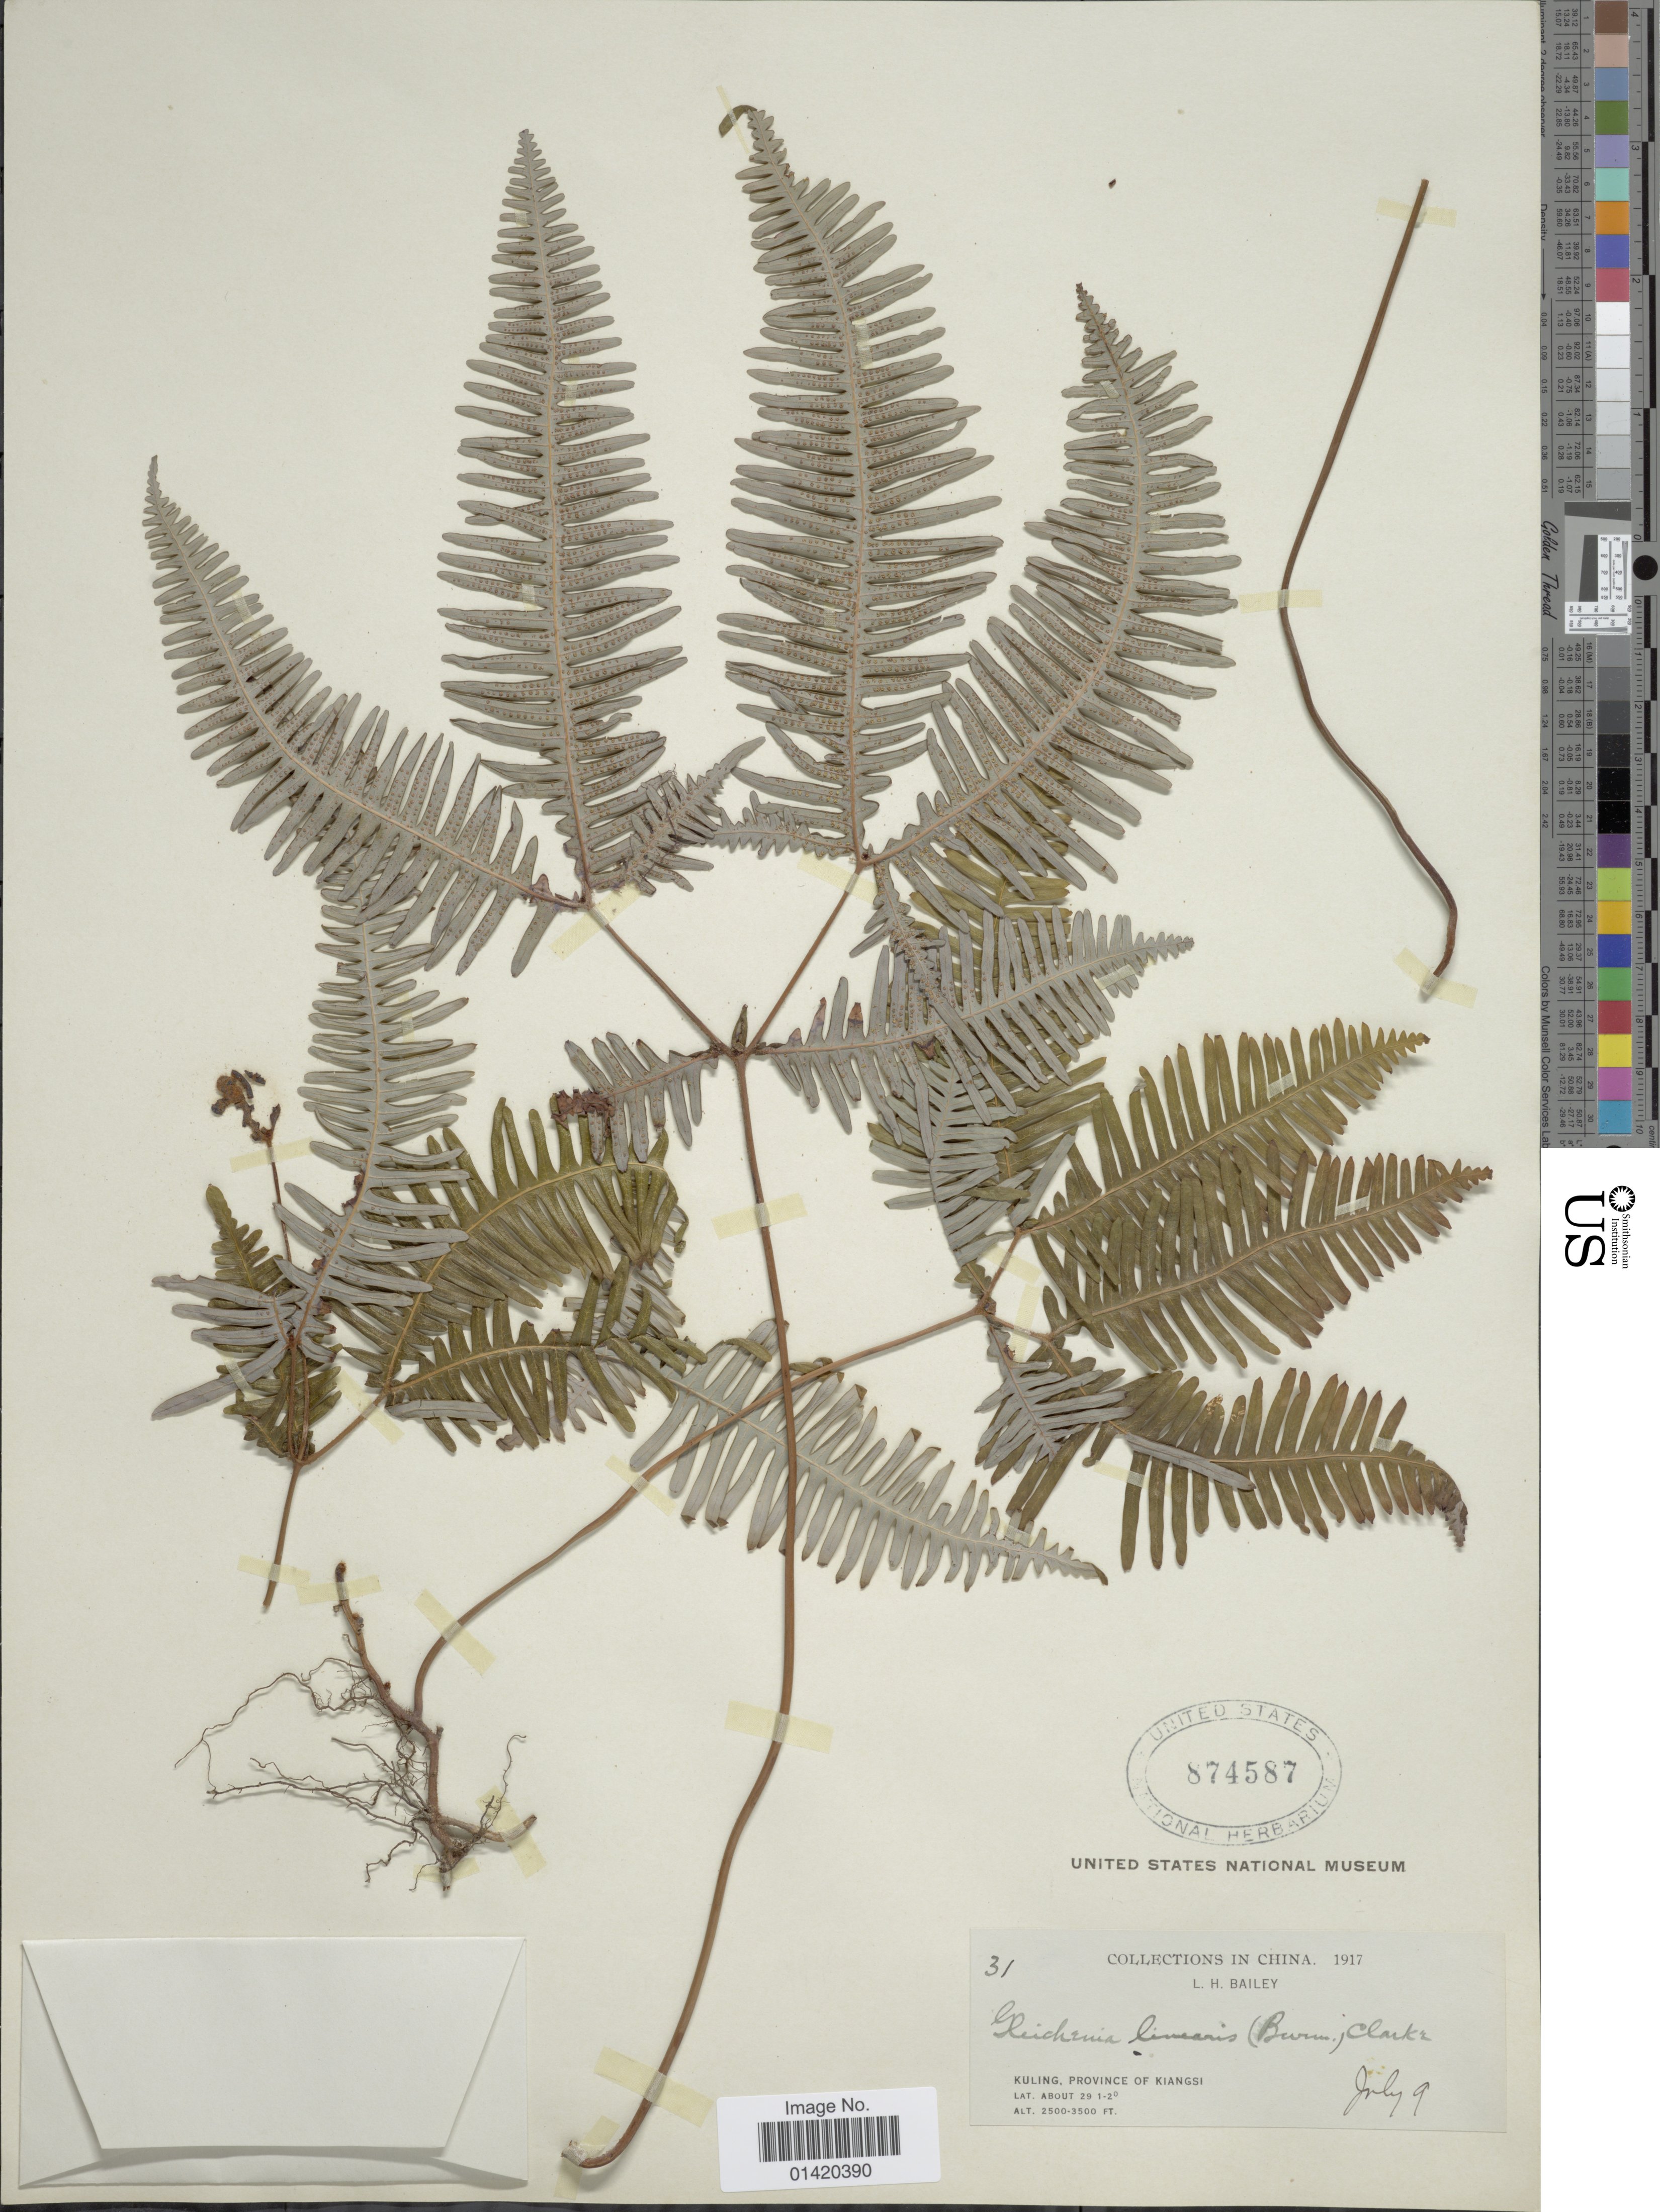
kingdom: Plantae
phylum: Tracheophyta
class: Polypodiopsida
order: Gleicheniales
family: Gleicheniaceae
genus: Dicranopteris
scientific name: Dicranopteris linearis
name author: (Burm. f.) Underw.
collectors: L. H. Bailey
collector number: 31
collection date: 1917-07-09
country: China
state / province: Jiangxi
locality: Kuling, Province of Kiangsi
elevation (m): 762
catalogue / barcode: US 874587